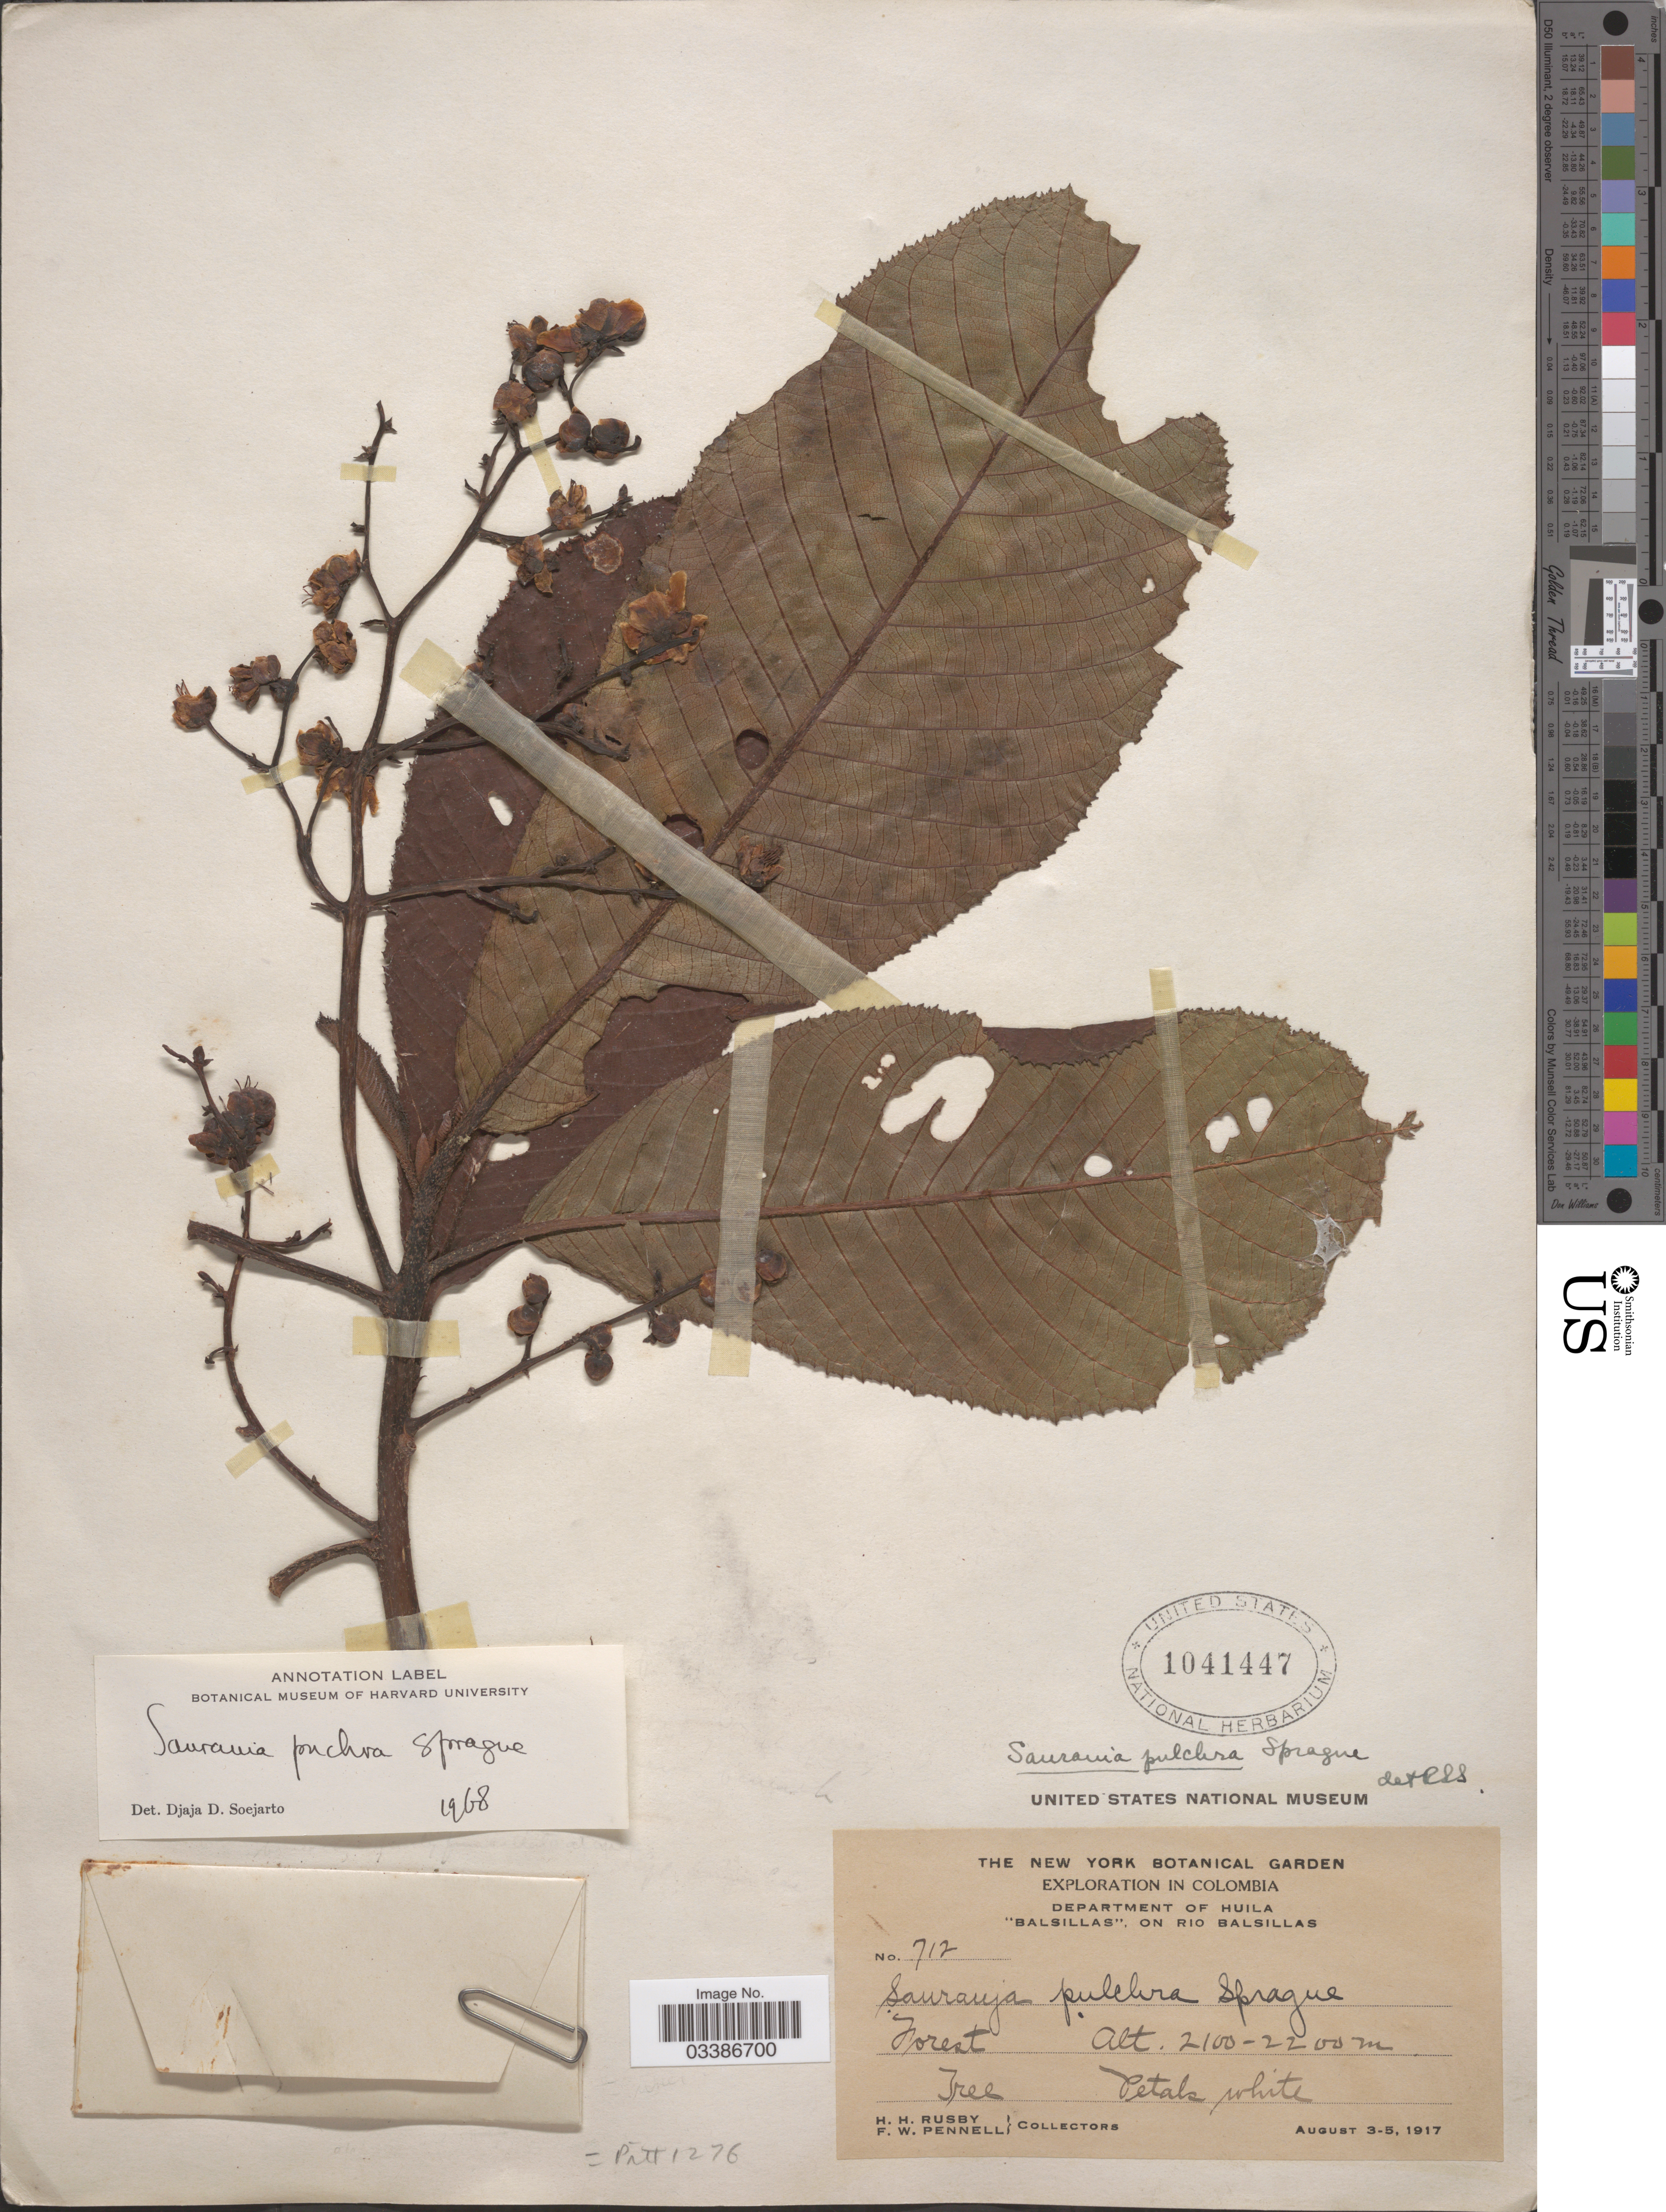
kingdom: Plantae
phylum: Tracheophyta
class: Magnoliopsida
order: Ericales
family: Actinidiaceae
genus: Saurauia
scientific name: Saurauia pulchra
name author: Sprague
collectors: H. H. Rusby & F. W. Pennell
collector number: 712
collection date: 1917-08-03/1917-08-05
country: Colombia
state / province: Huila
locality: Department of Huila. "Balsillas", on Rio Balsillas.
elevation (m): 2100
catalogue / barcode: US 1041447